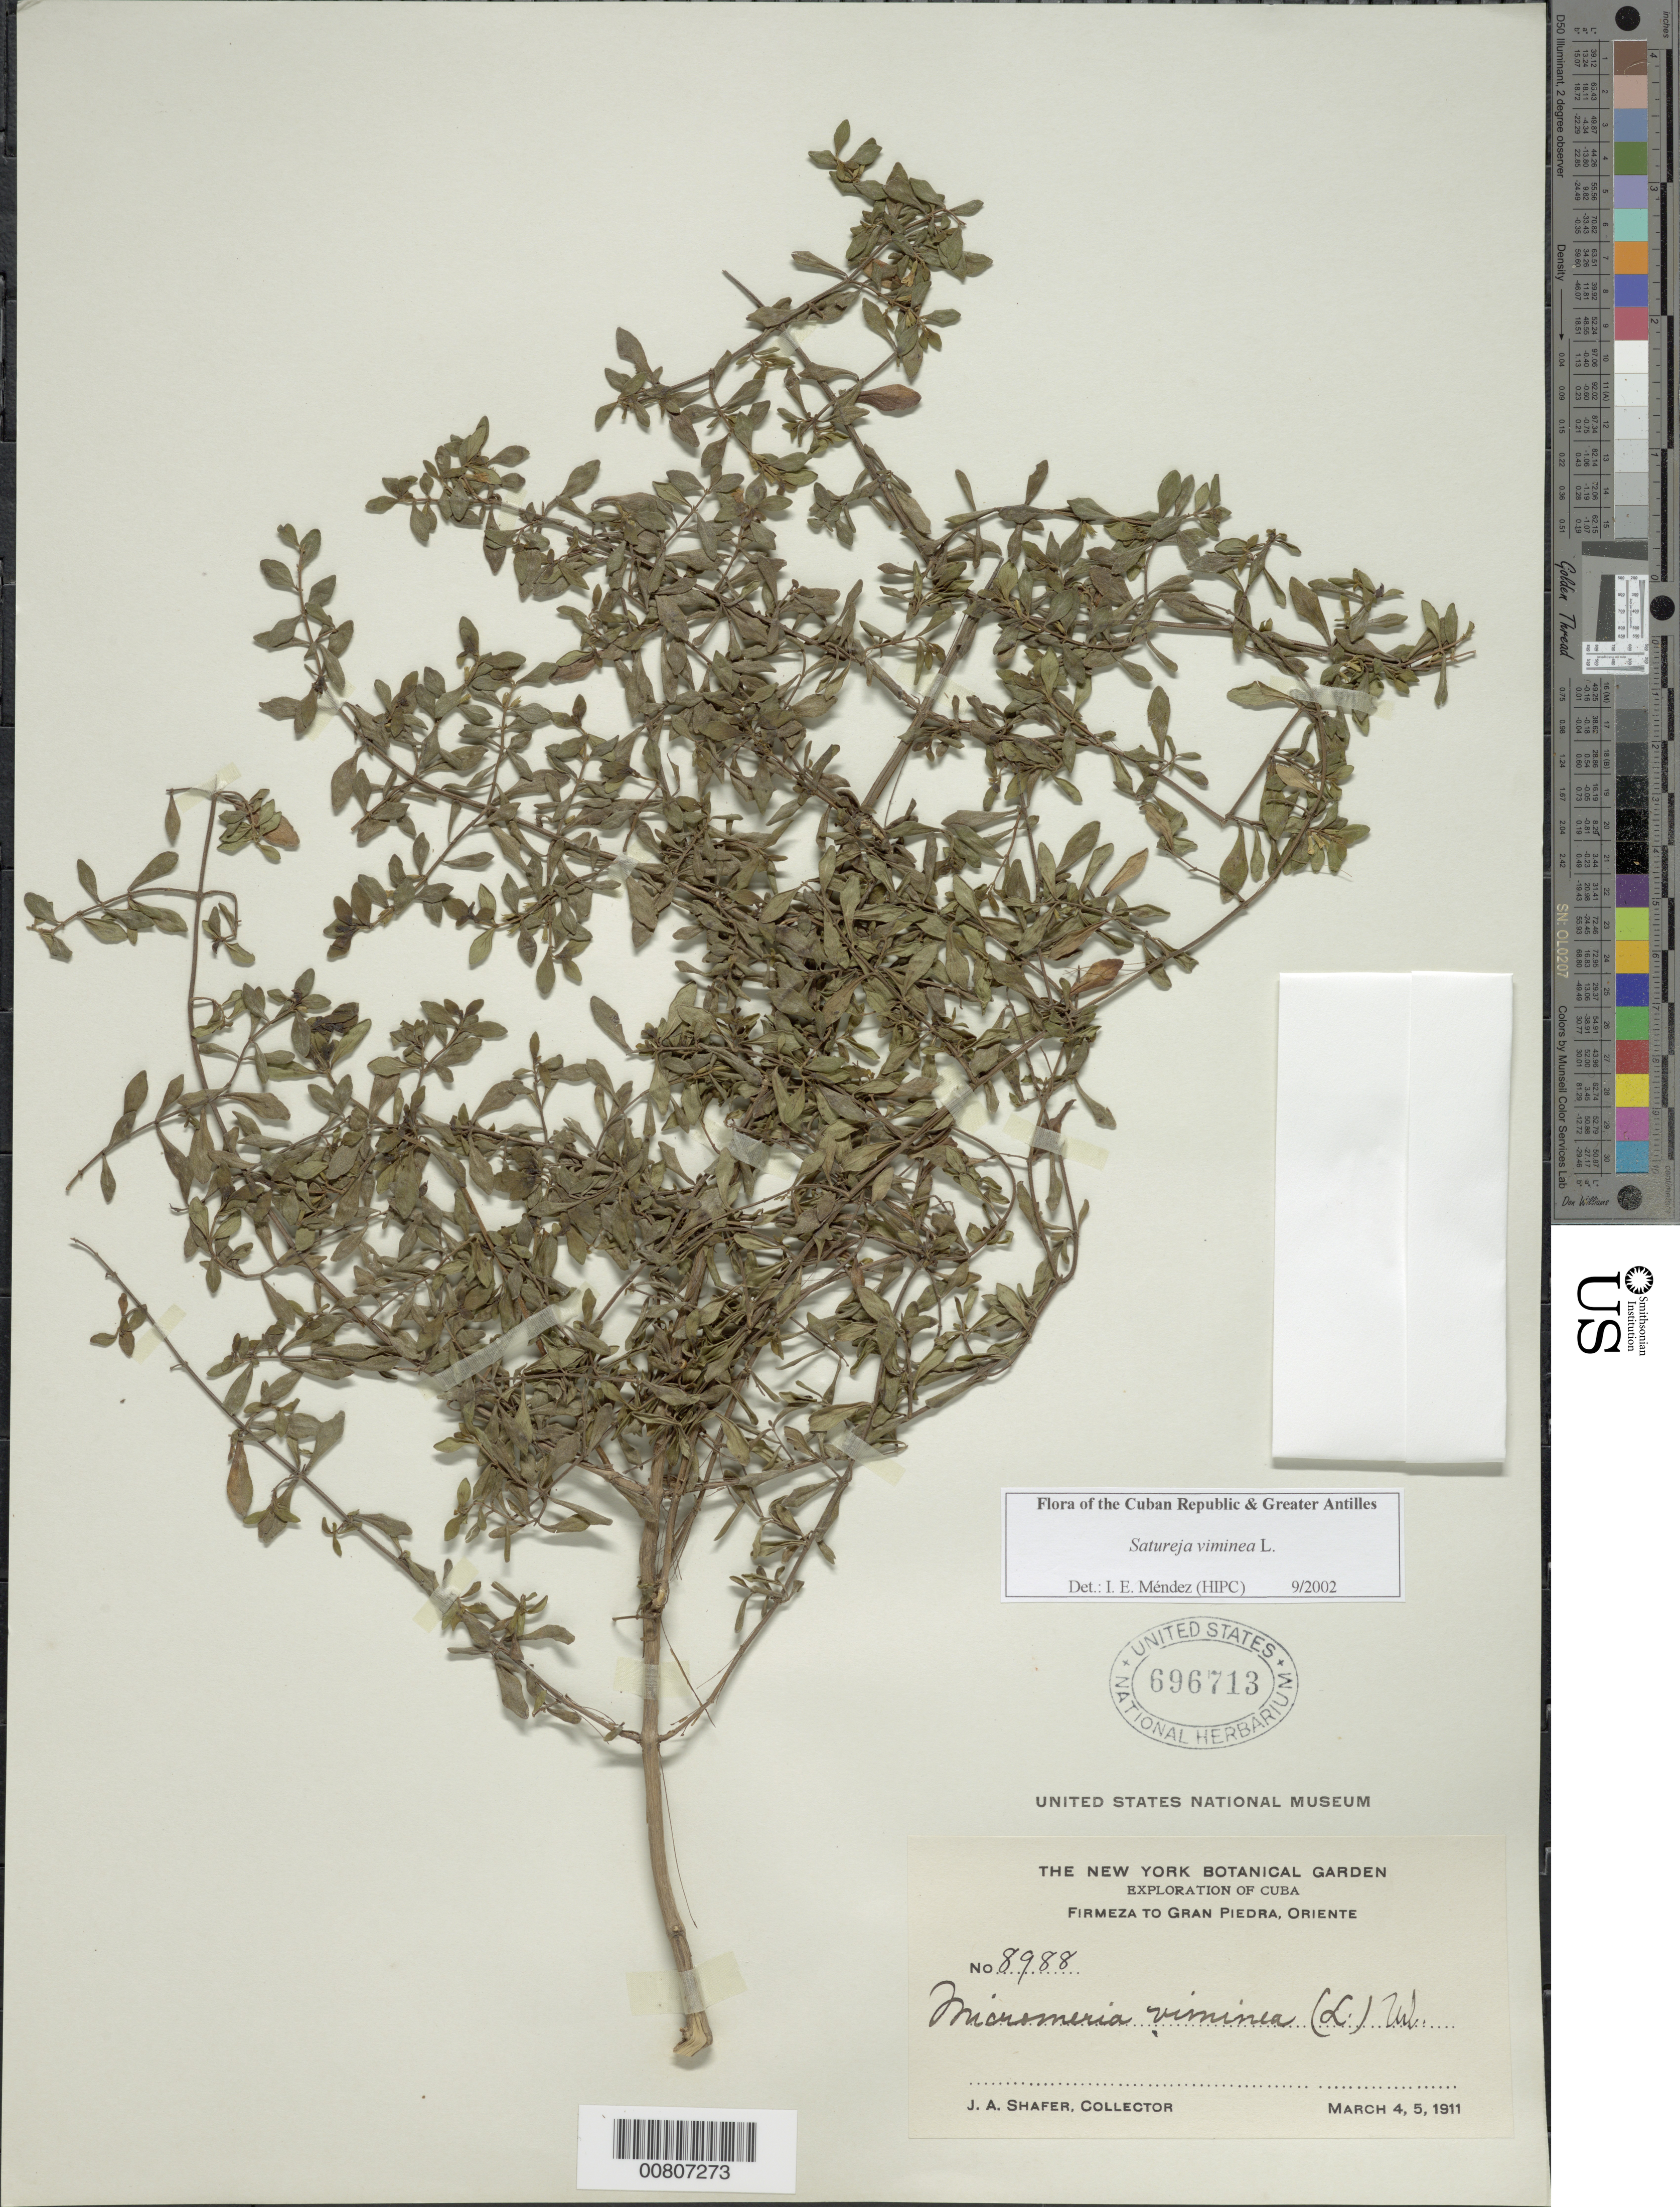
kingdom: Plantae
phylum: Tracheophyta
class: Magnoliopsida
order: Lamiales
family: Lamiaceae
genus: Clinopodium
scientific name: Clinopodium vimineum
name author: (L.) Kuntze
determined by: Méndez, Isidro E., (HIPC)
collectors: J. A. Shafer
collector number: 8988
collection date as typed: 04 Mar 1911 and 05 Mar 1911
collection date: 1911-03-04,1911-03-05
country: Cuba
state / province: Oriente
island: Cuba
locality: Firmeza to Gran Piedra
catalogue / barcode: US 696713